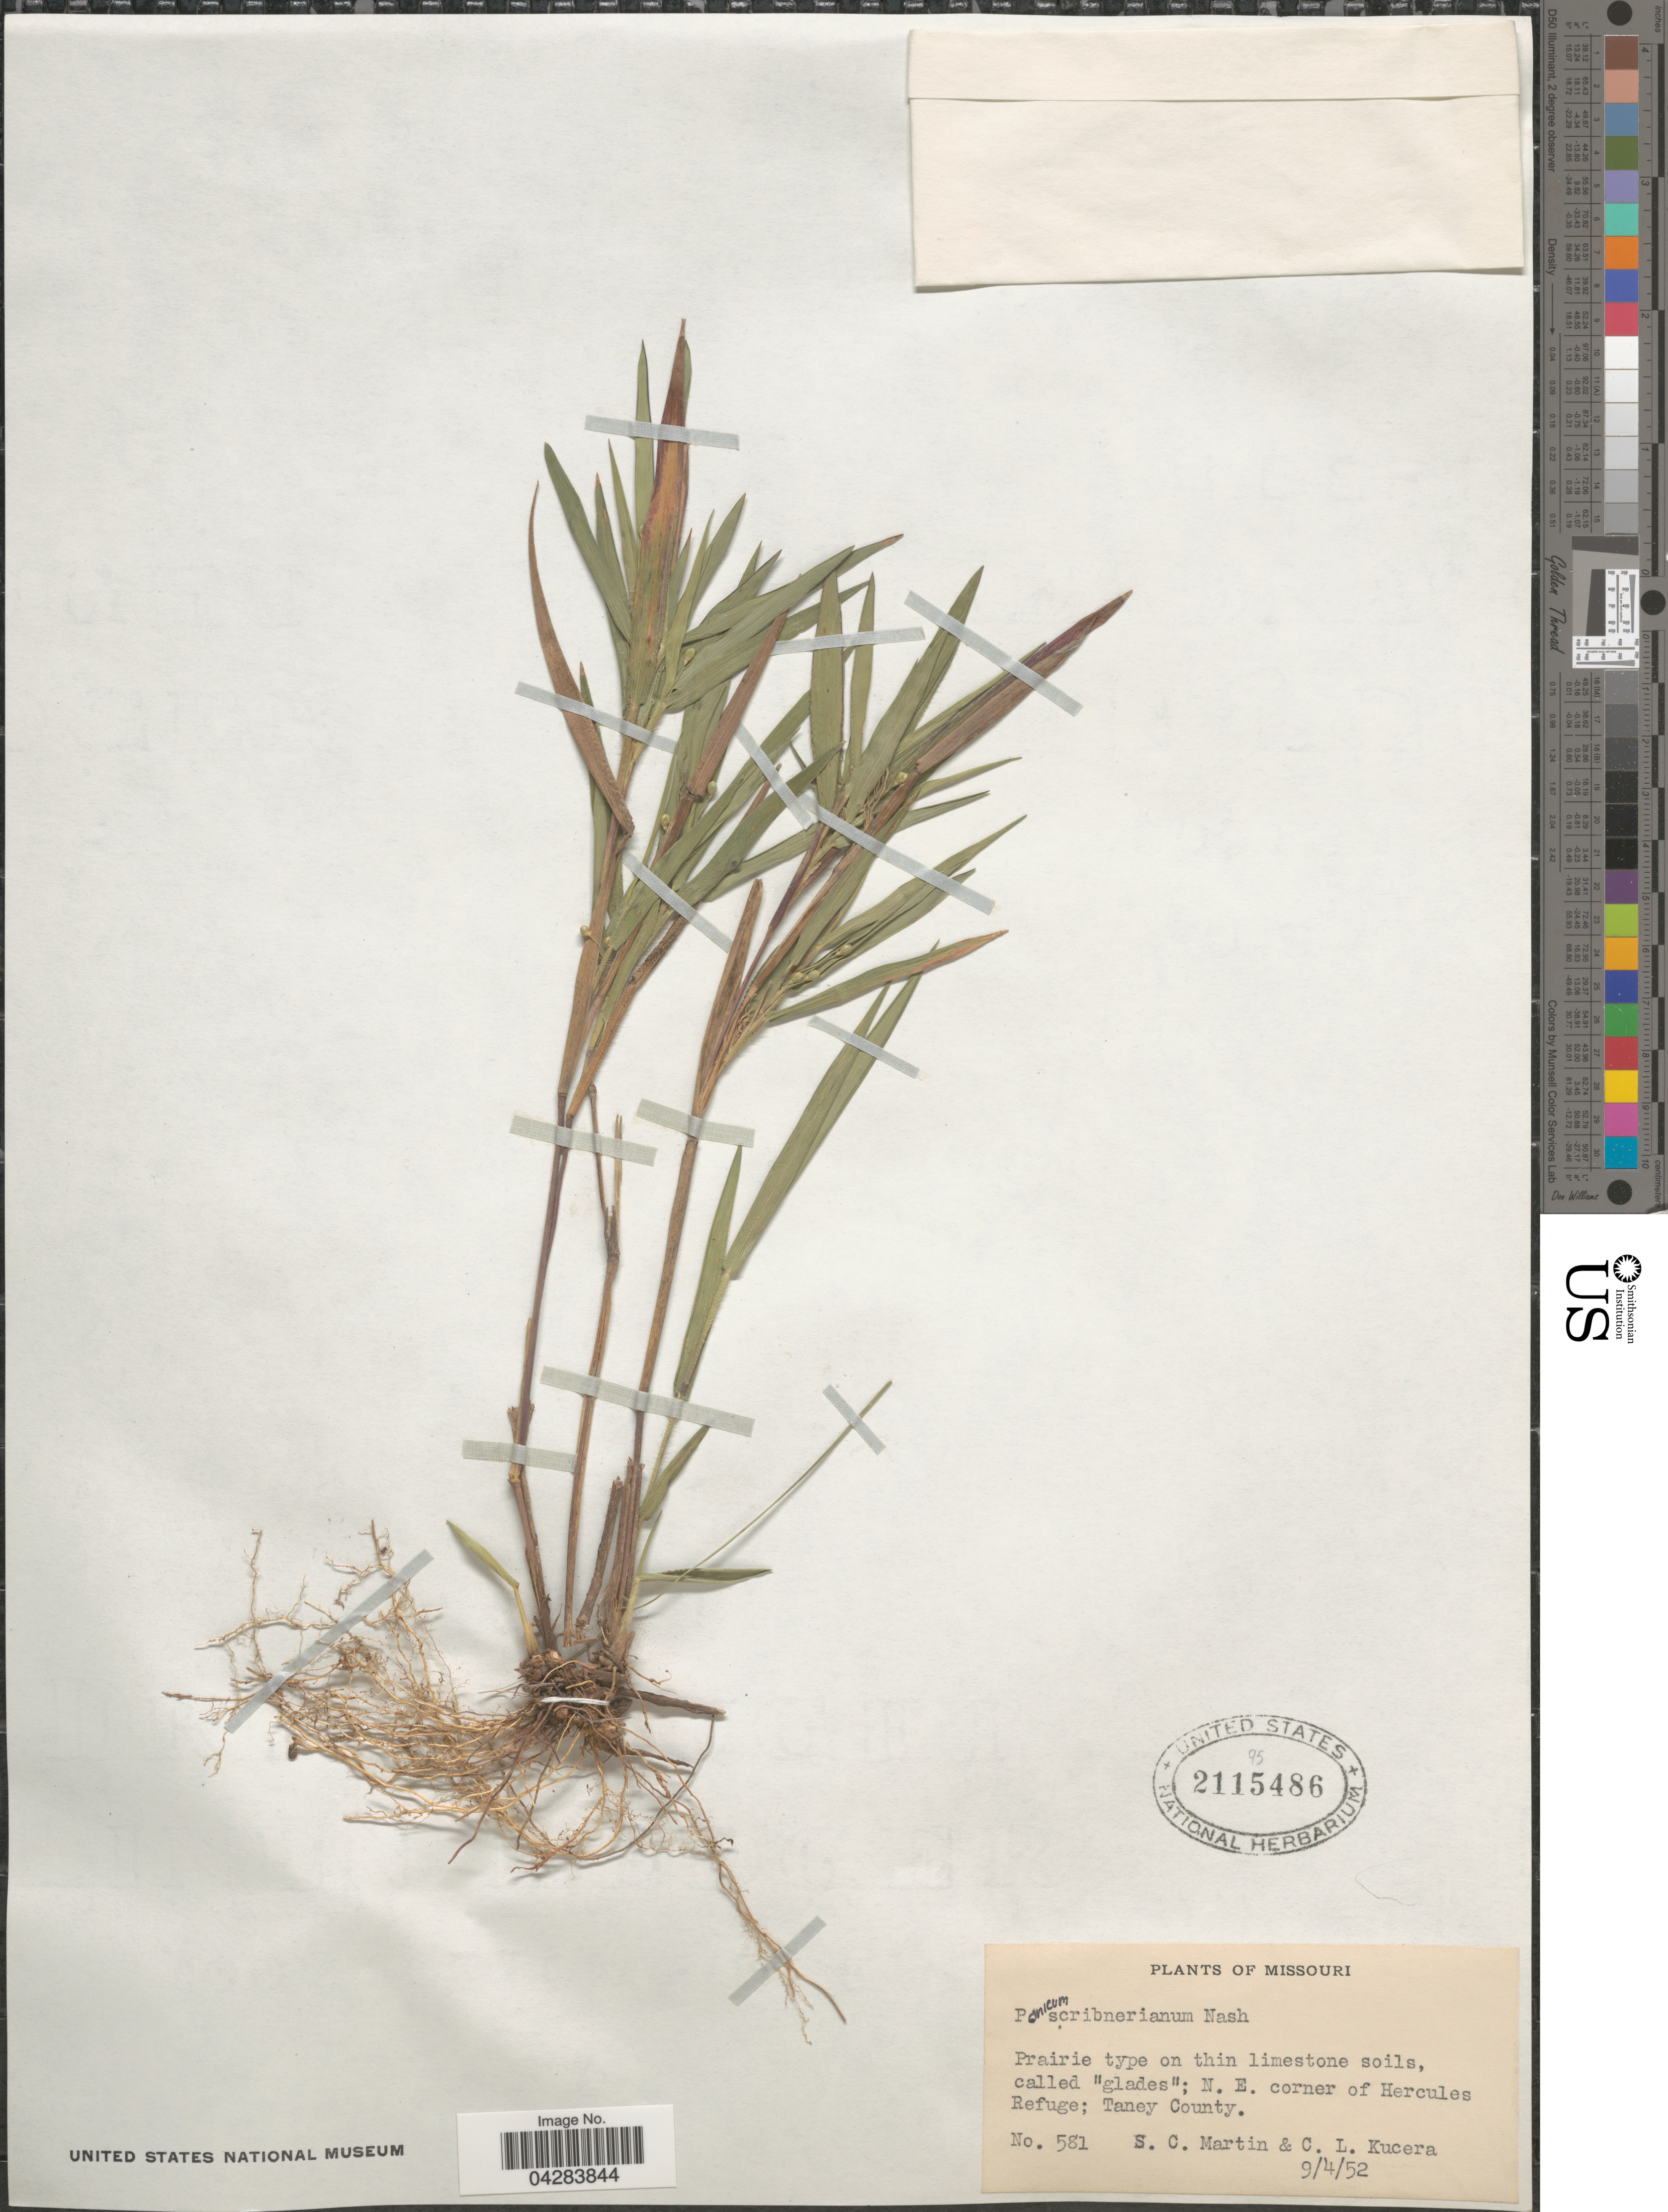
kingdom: Plantae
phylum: Tracheophyta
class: Liliopsida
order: Poales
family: Poaceae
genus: Dichanthelium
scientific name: Dichanthelium oligosanthes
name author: (Schult.) Gould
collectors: S. C. Martin & C. Kucera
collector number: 581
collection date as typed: Transcribed d/m/y: 4/9/52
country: United States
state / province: Missouri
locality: N. E. corner of Hercules Refuge; Taney County.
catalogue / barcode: US 2115486